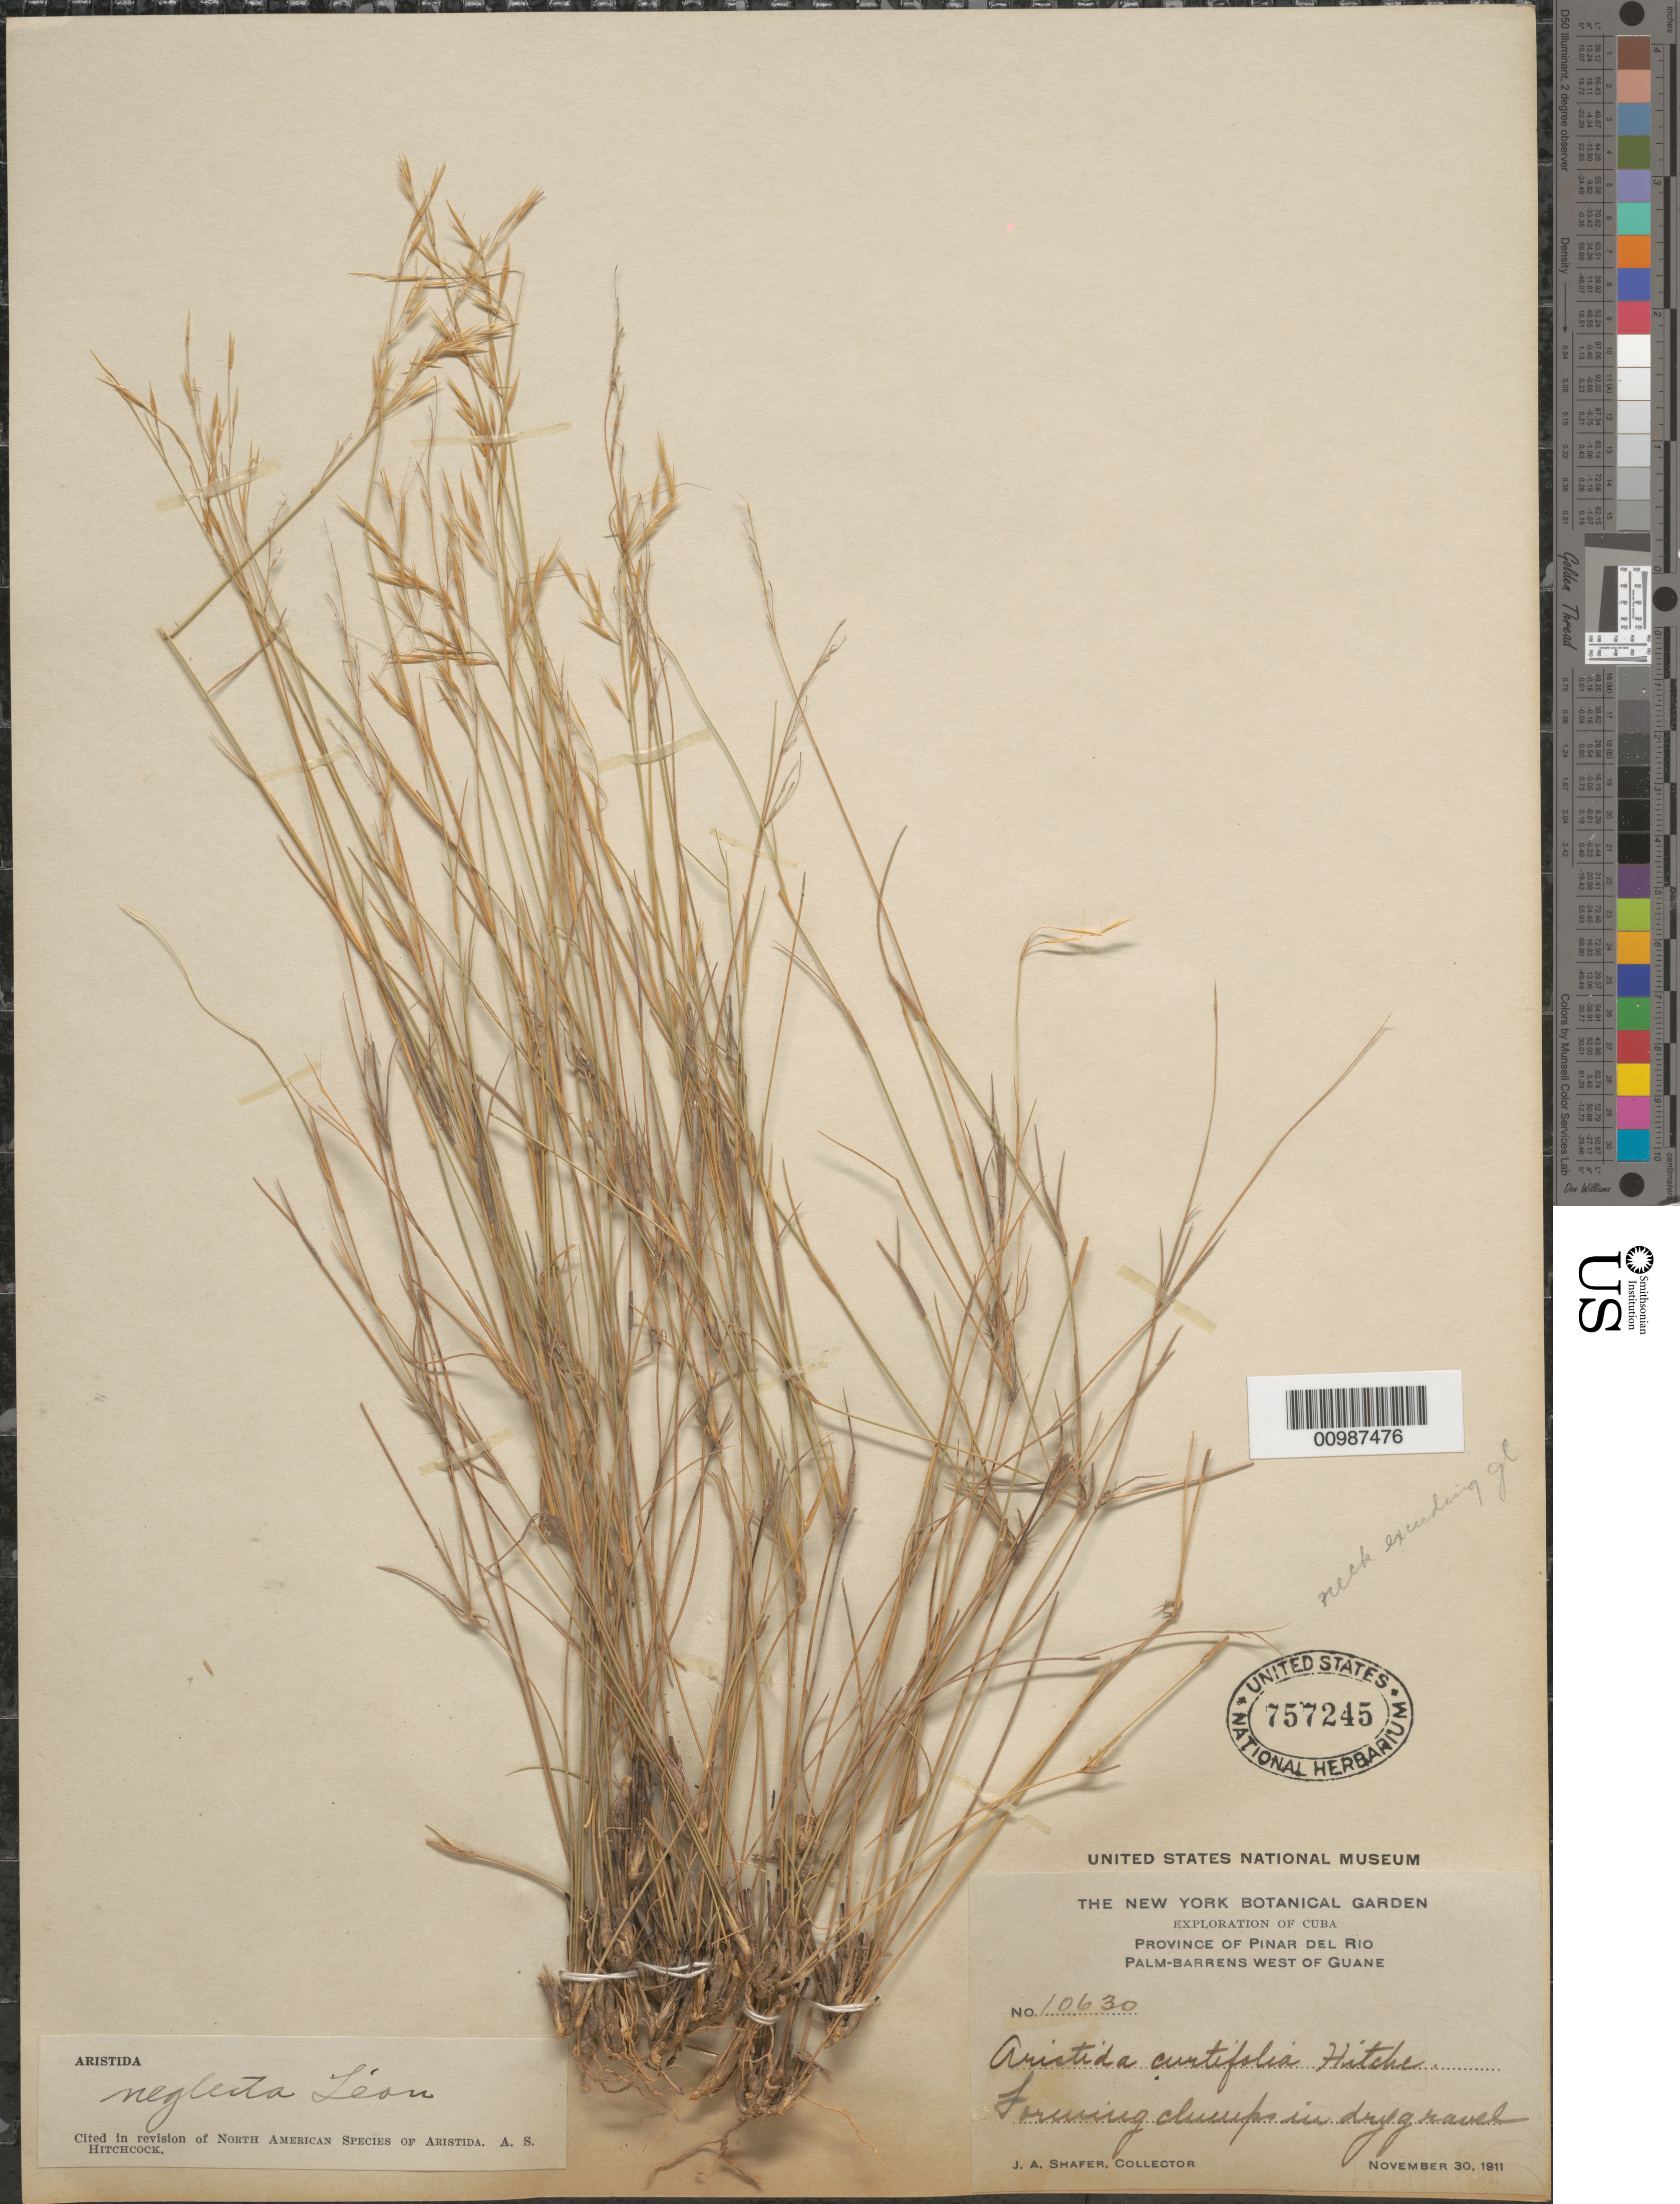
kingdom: Plantae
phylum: Tracheophyta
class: Liliopsida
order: Poales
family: Poaceae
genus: Aristida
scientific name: Aristida neglecta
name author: León ex Hitchc.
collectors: J. A. Shafer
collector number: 10630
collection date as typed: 30 Nov 1911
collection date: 1911-11-30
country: Cuba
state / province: Pinar del Rio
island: Cuba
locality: W of Guane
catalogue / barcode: US 757245